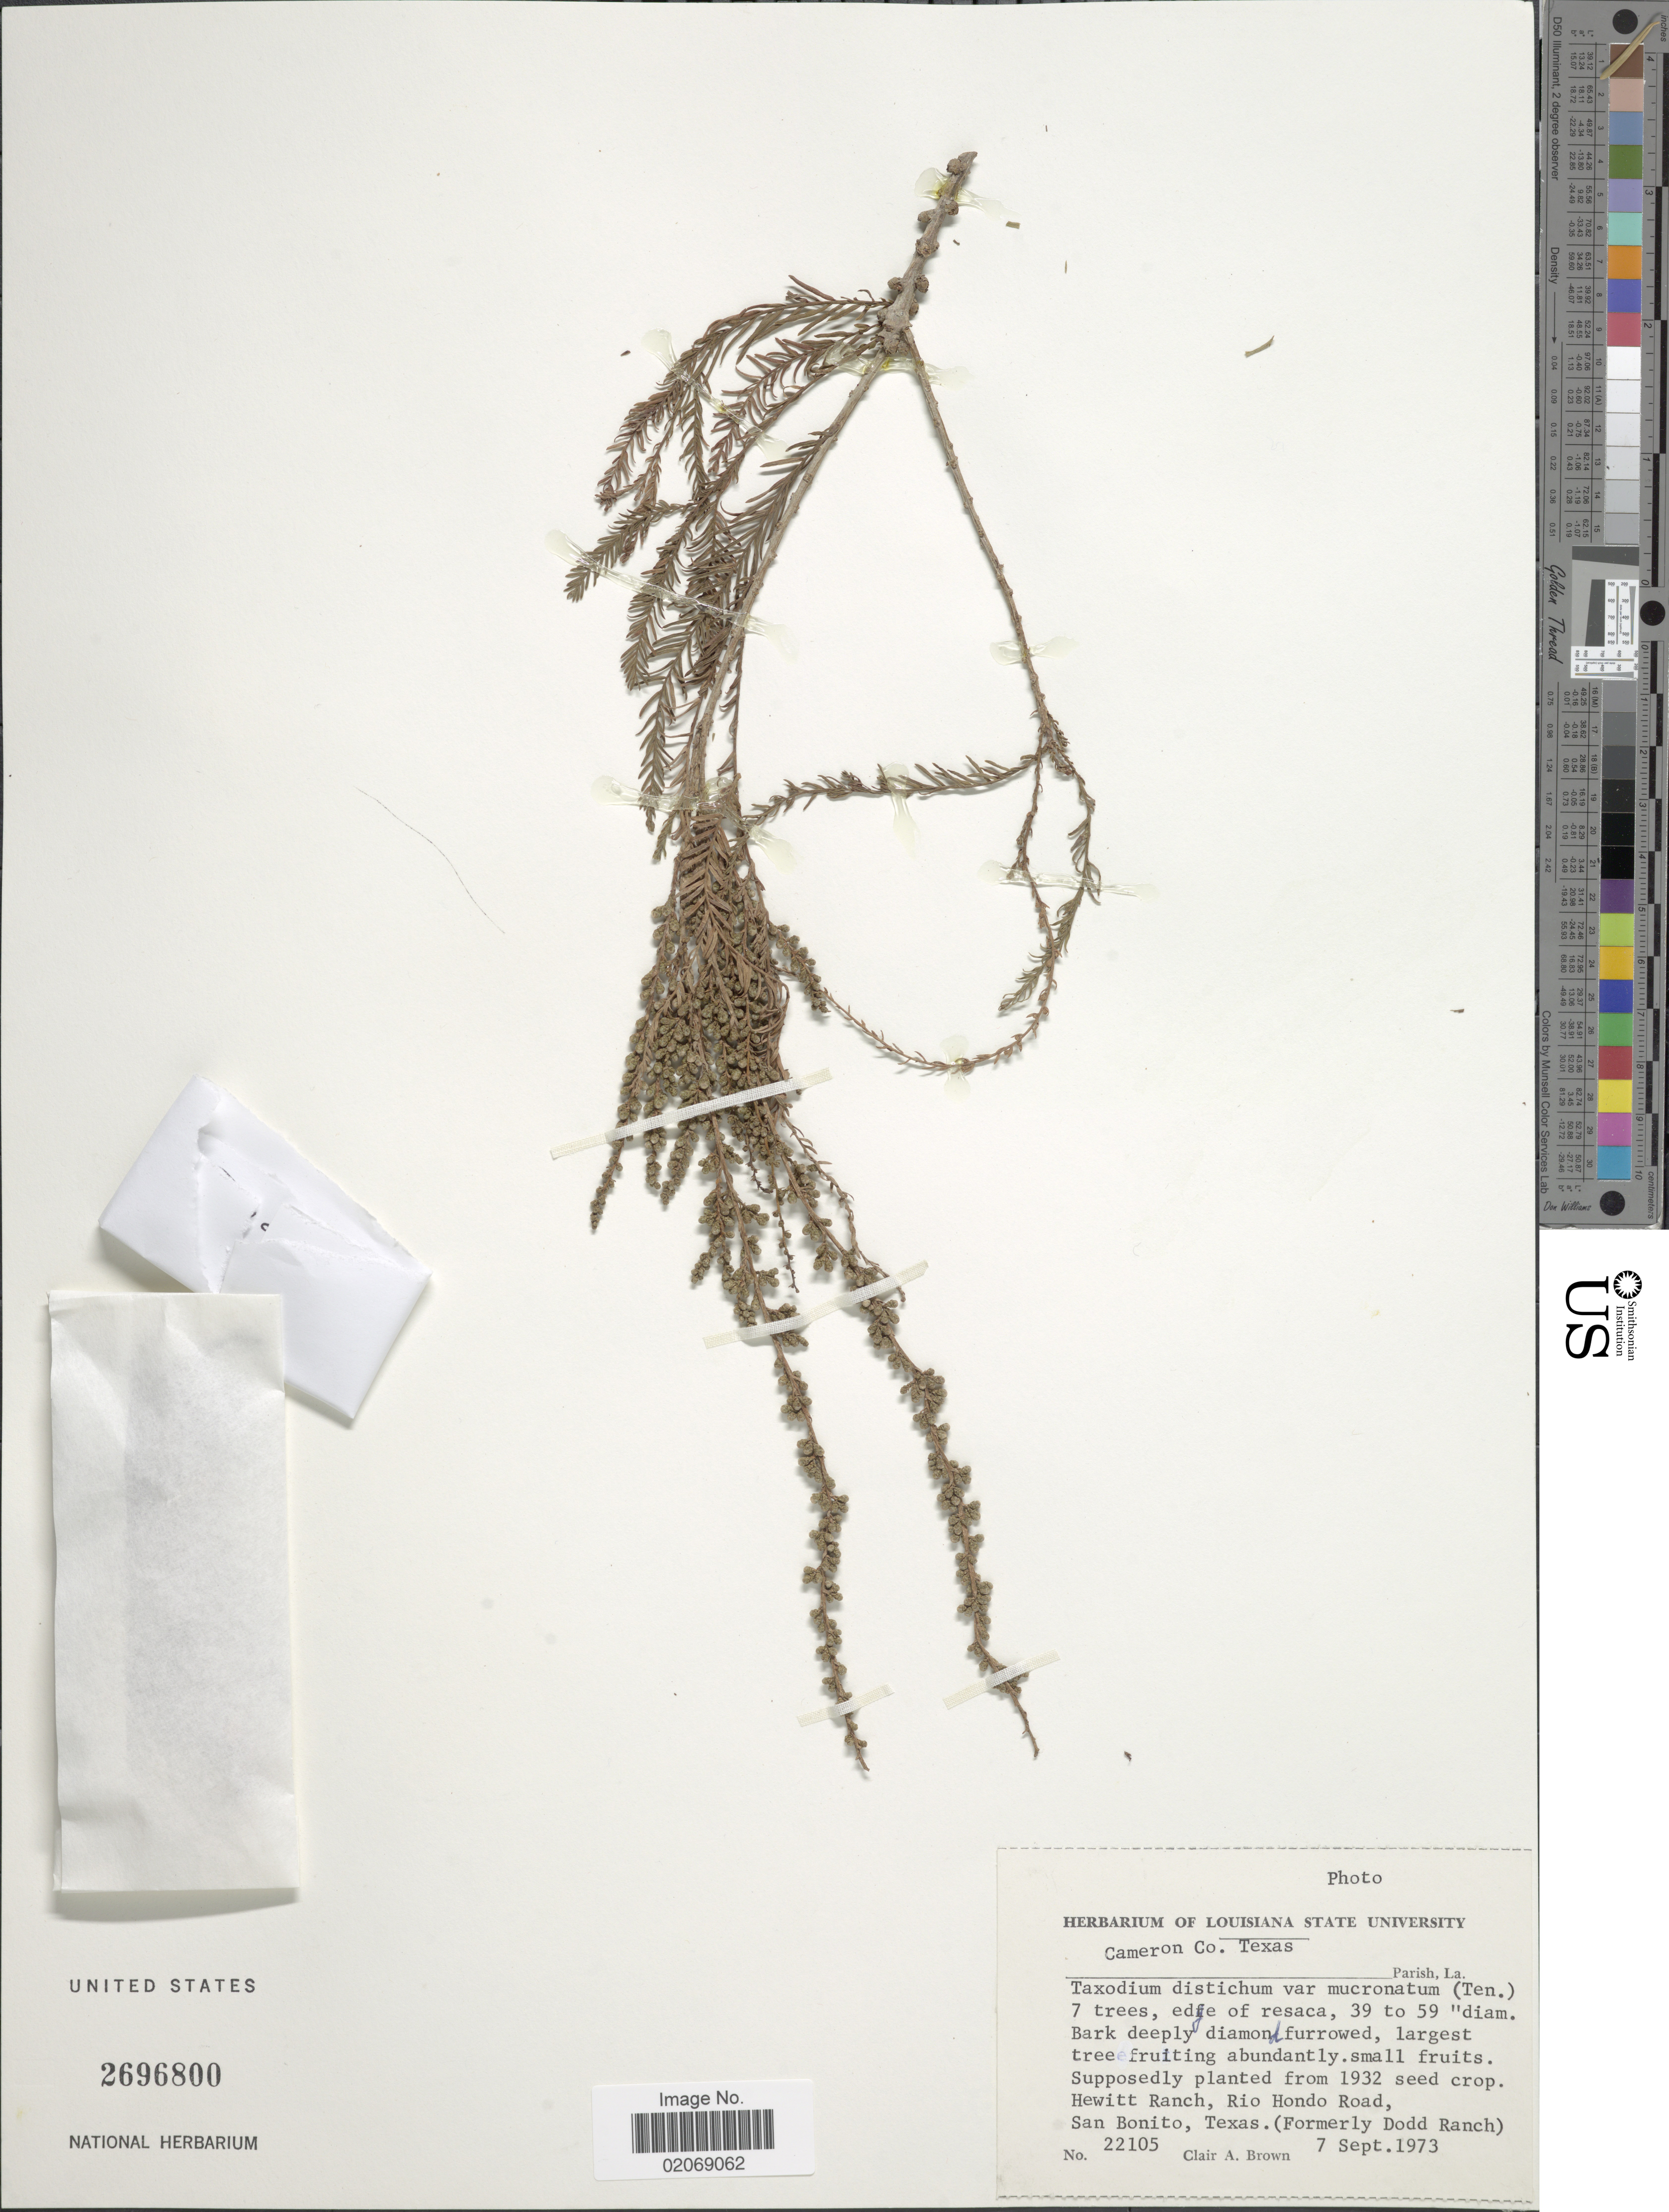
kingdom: Plantae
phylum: Tracheophyta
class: Pinopsida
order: Pinales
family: Cupressaceae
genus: Taxodium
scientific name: Taxodium mucronatum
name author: Ten.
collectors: C. A. Brown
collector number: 22105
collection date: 1973-09-07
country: United States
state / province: Texas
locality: Cameron Co. Parish. La. Hewitt Ranch, Rio Hondo Road, San Bonito, Texas (Formerly Dodd Ranch)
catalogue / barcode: US 2696800